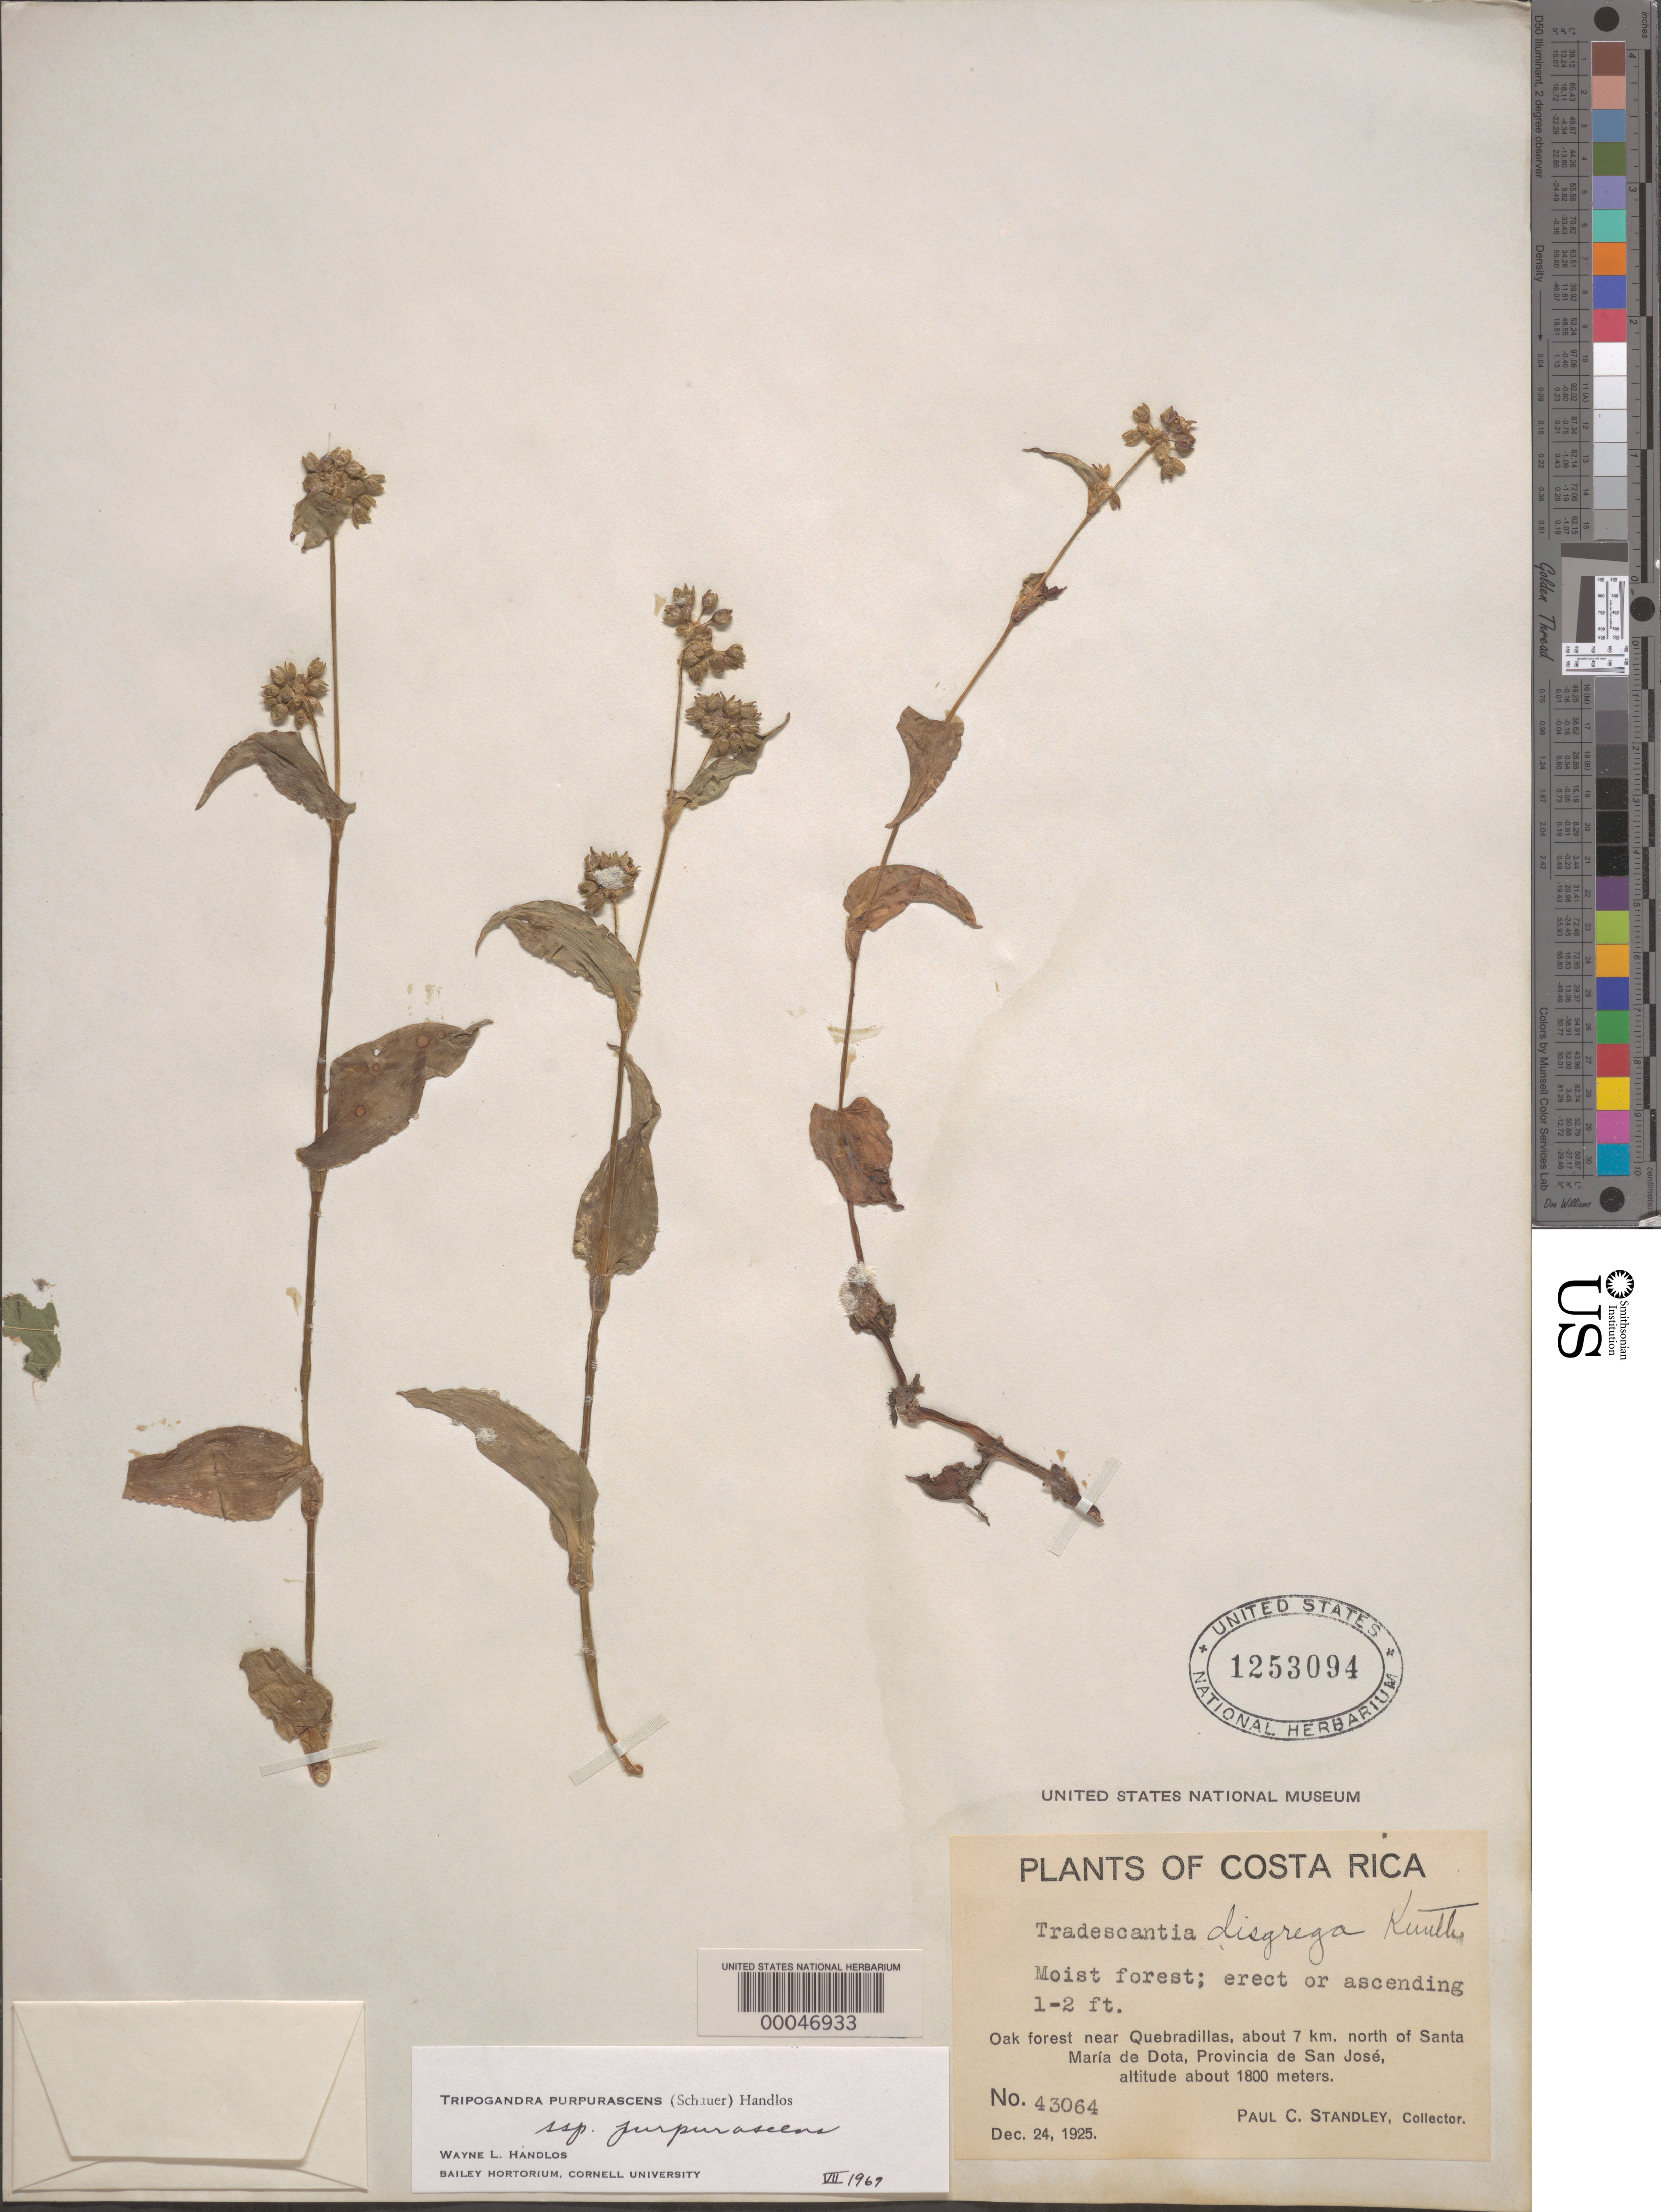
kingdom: Plantae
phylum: Tracheophyta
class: Liliopsida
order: Commelinales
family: Commelinaceae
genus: Tripogandra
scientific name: Tripogandra purpurascens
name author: (S. Schauer) Handlos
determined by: Handlos, W. L.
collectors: P. C. Standley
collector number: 43064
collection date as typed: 24 Dec 1925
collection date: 1925-12-24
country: Costa Rica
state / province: San José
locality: Near quebradillas, n of santa maria de dota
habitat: Moist forest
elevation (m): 1800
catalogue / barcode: US 1253094